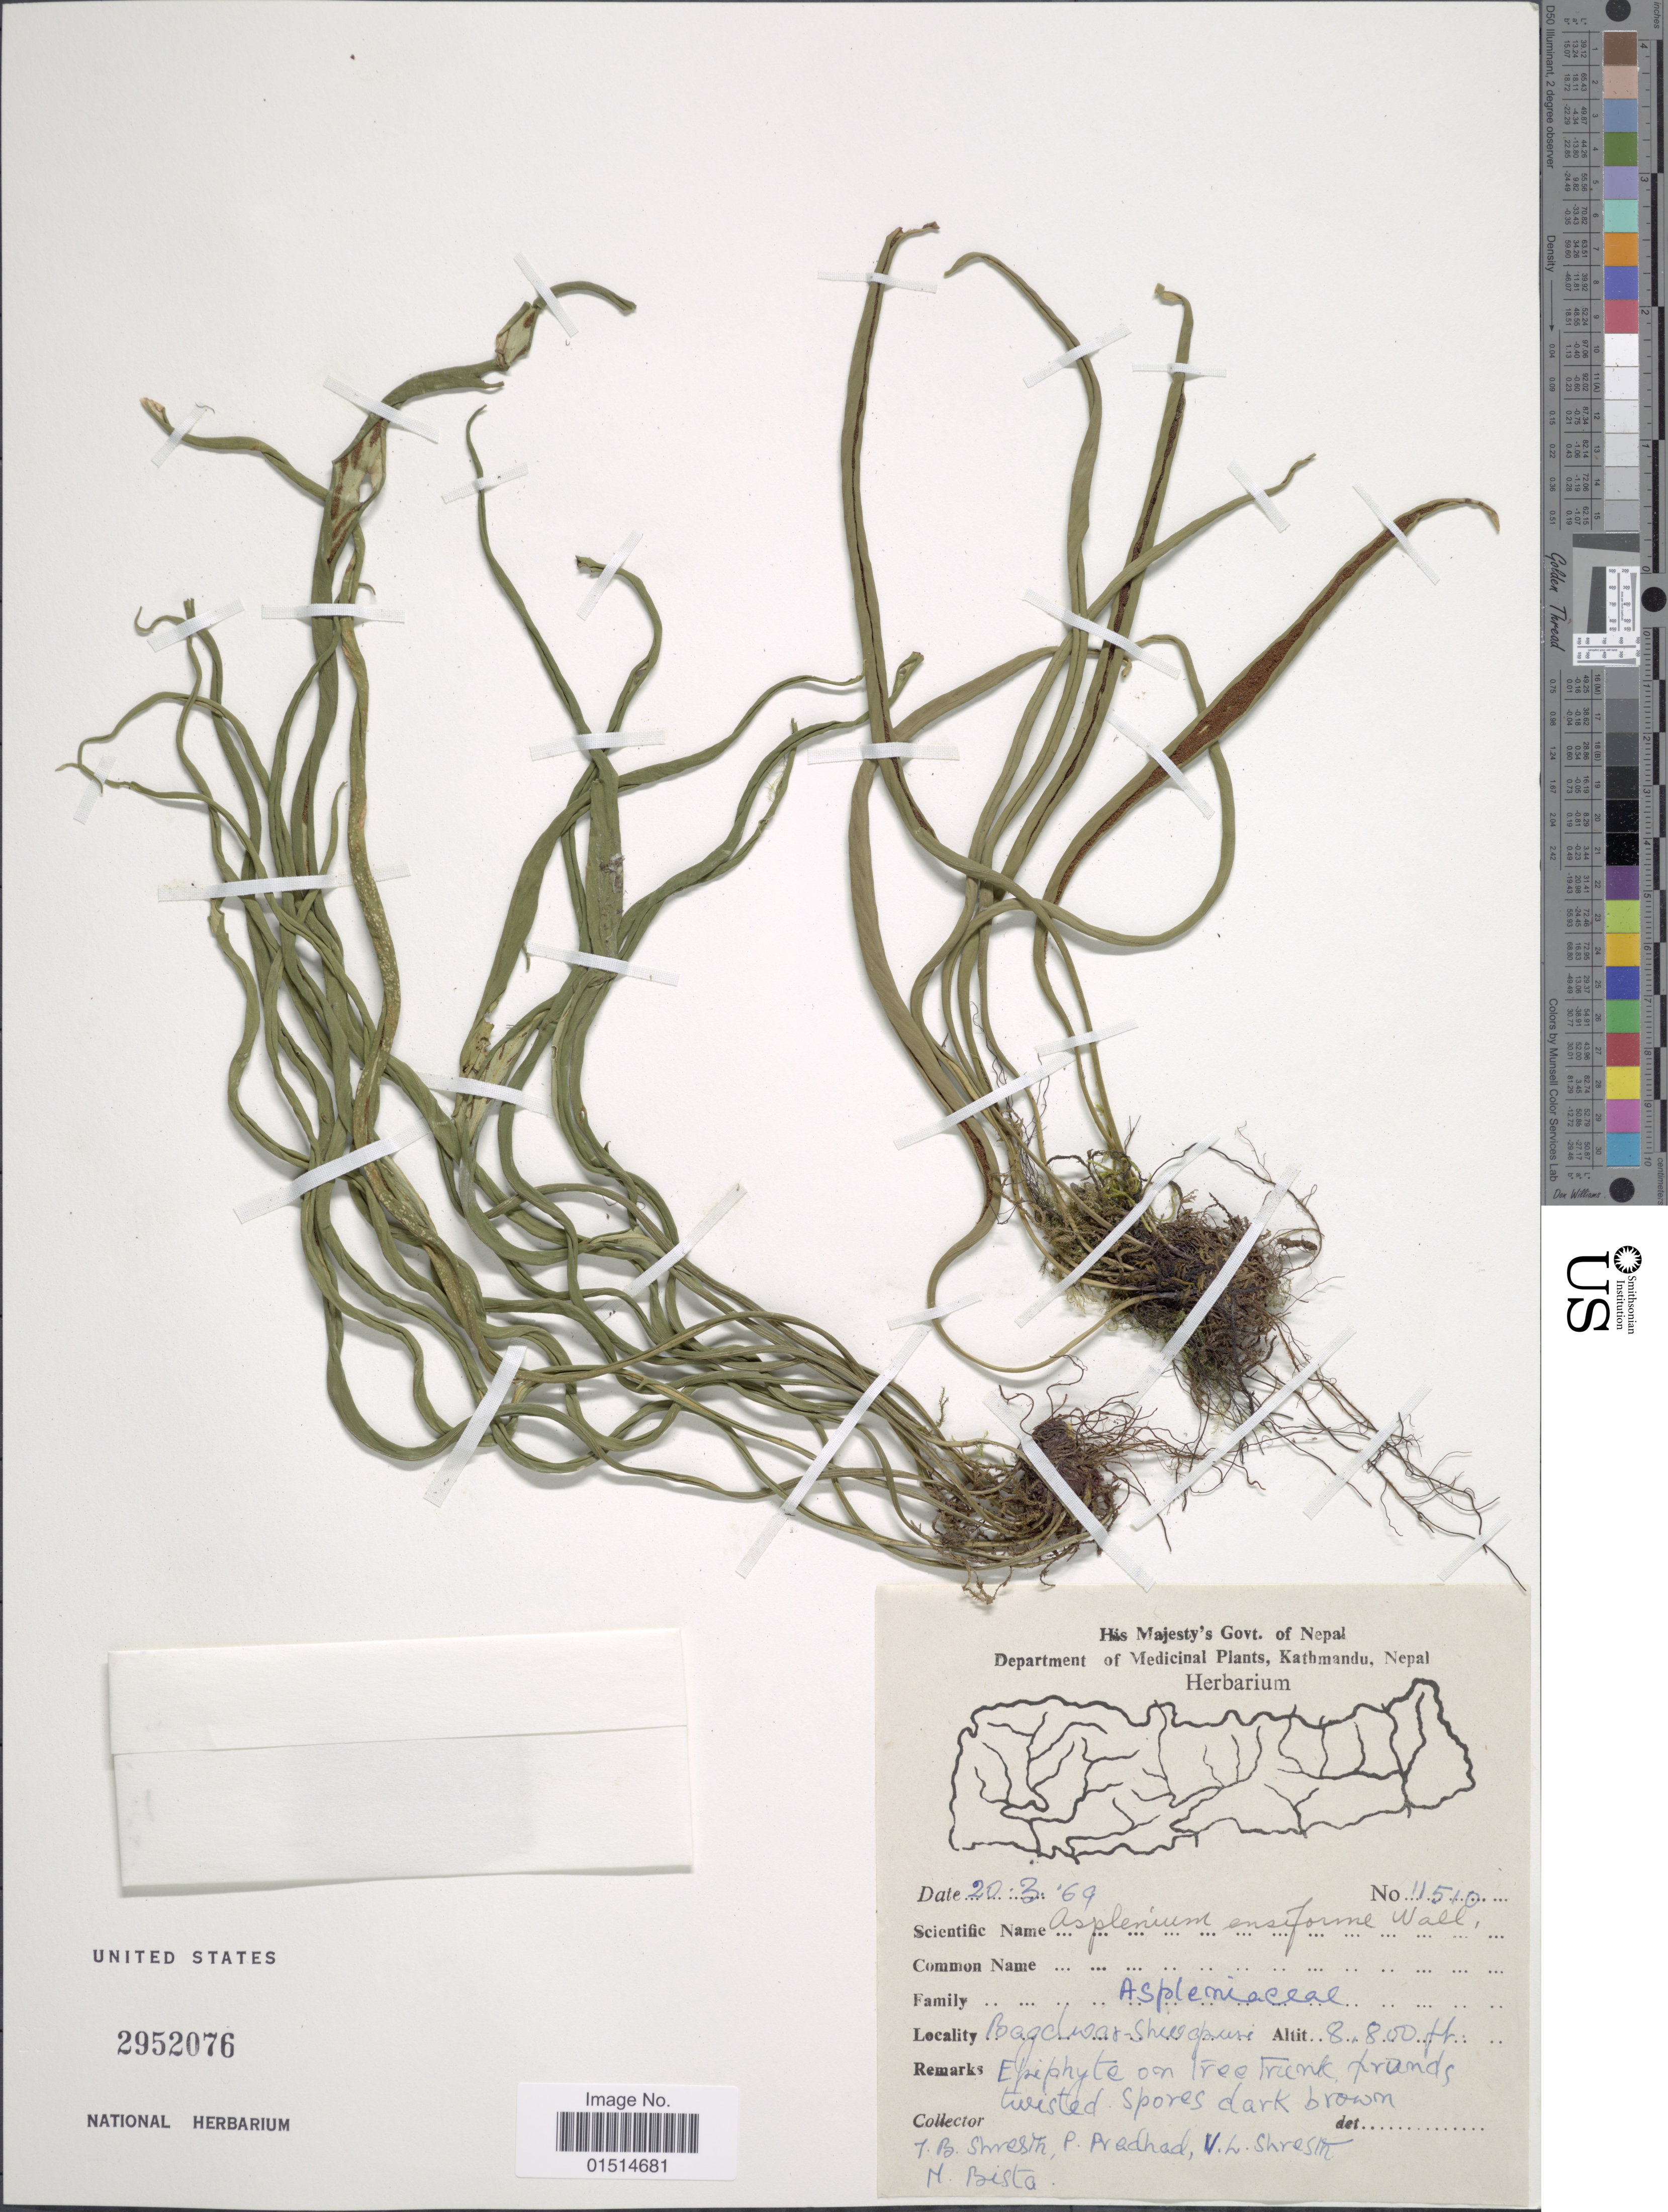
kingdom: Plantae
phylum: Tracheophyta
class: Polypodiopsida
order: Polypodiales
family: Aspleniaceae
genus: Asplenium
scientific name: Asplenium ensiforme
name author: Wall. ex Hook. & Grev.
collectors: T. B. Shrestha, P. Pradhan & V. Shrestha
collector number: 11510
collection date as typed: Transcribed d/m/y: 20/3/69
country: Nepal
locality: Bagdwat Shiveputi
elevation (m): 2682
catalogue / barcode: US 2952076